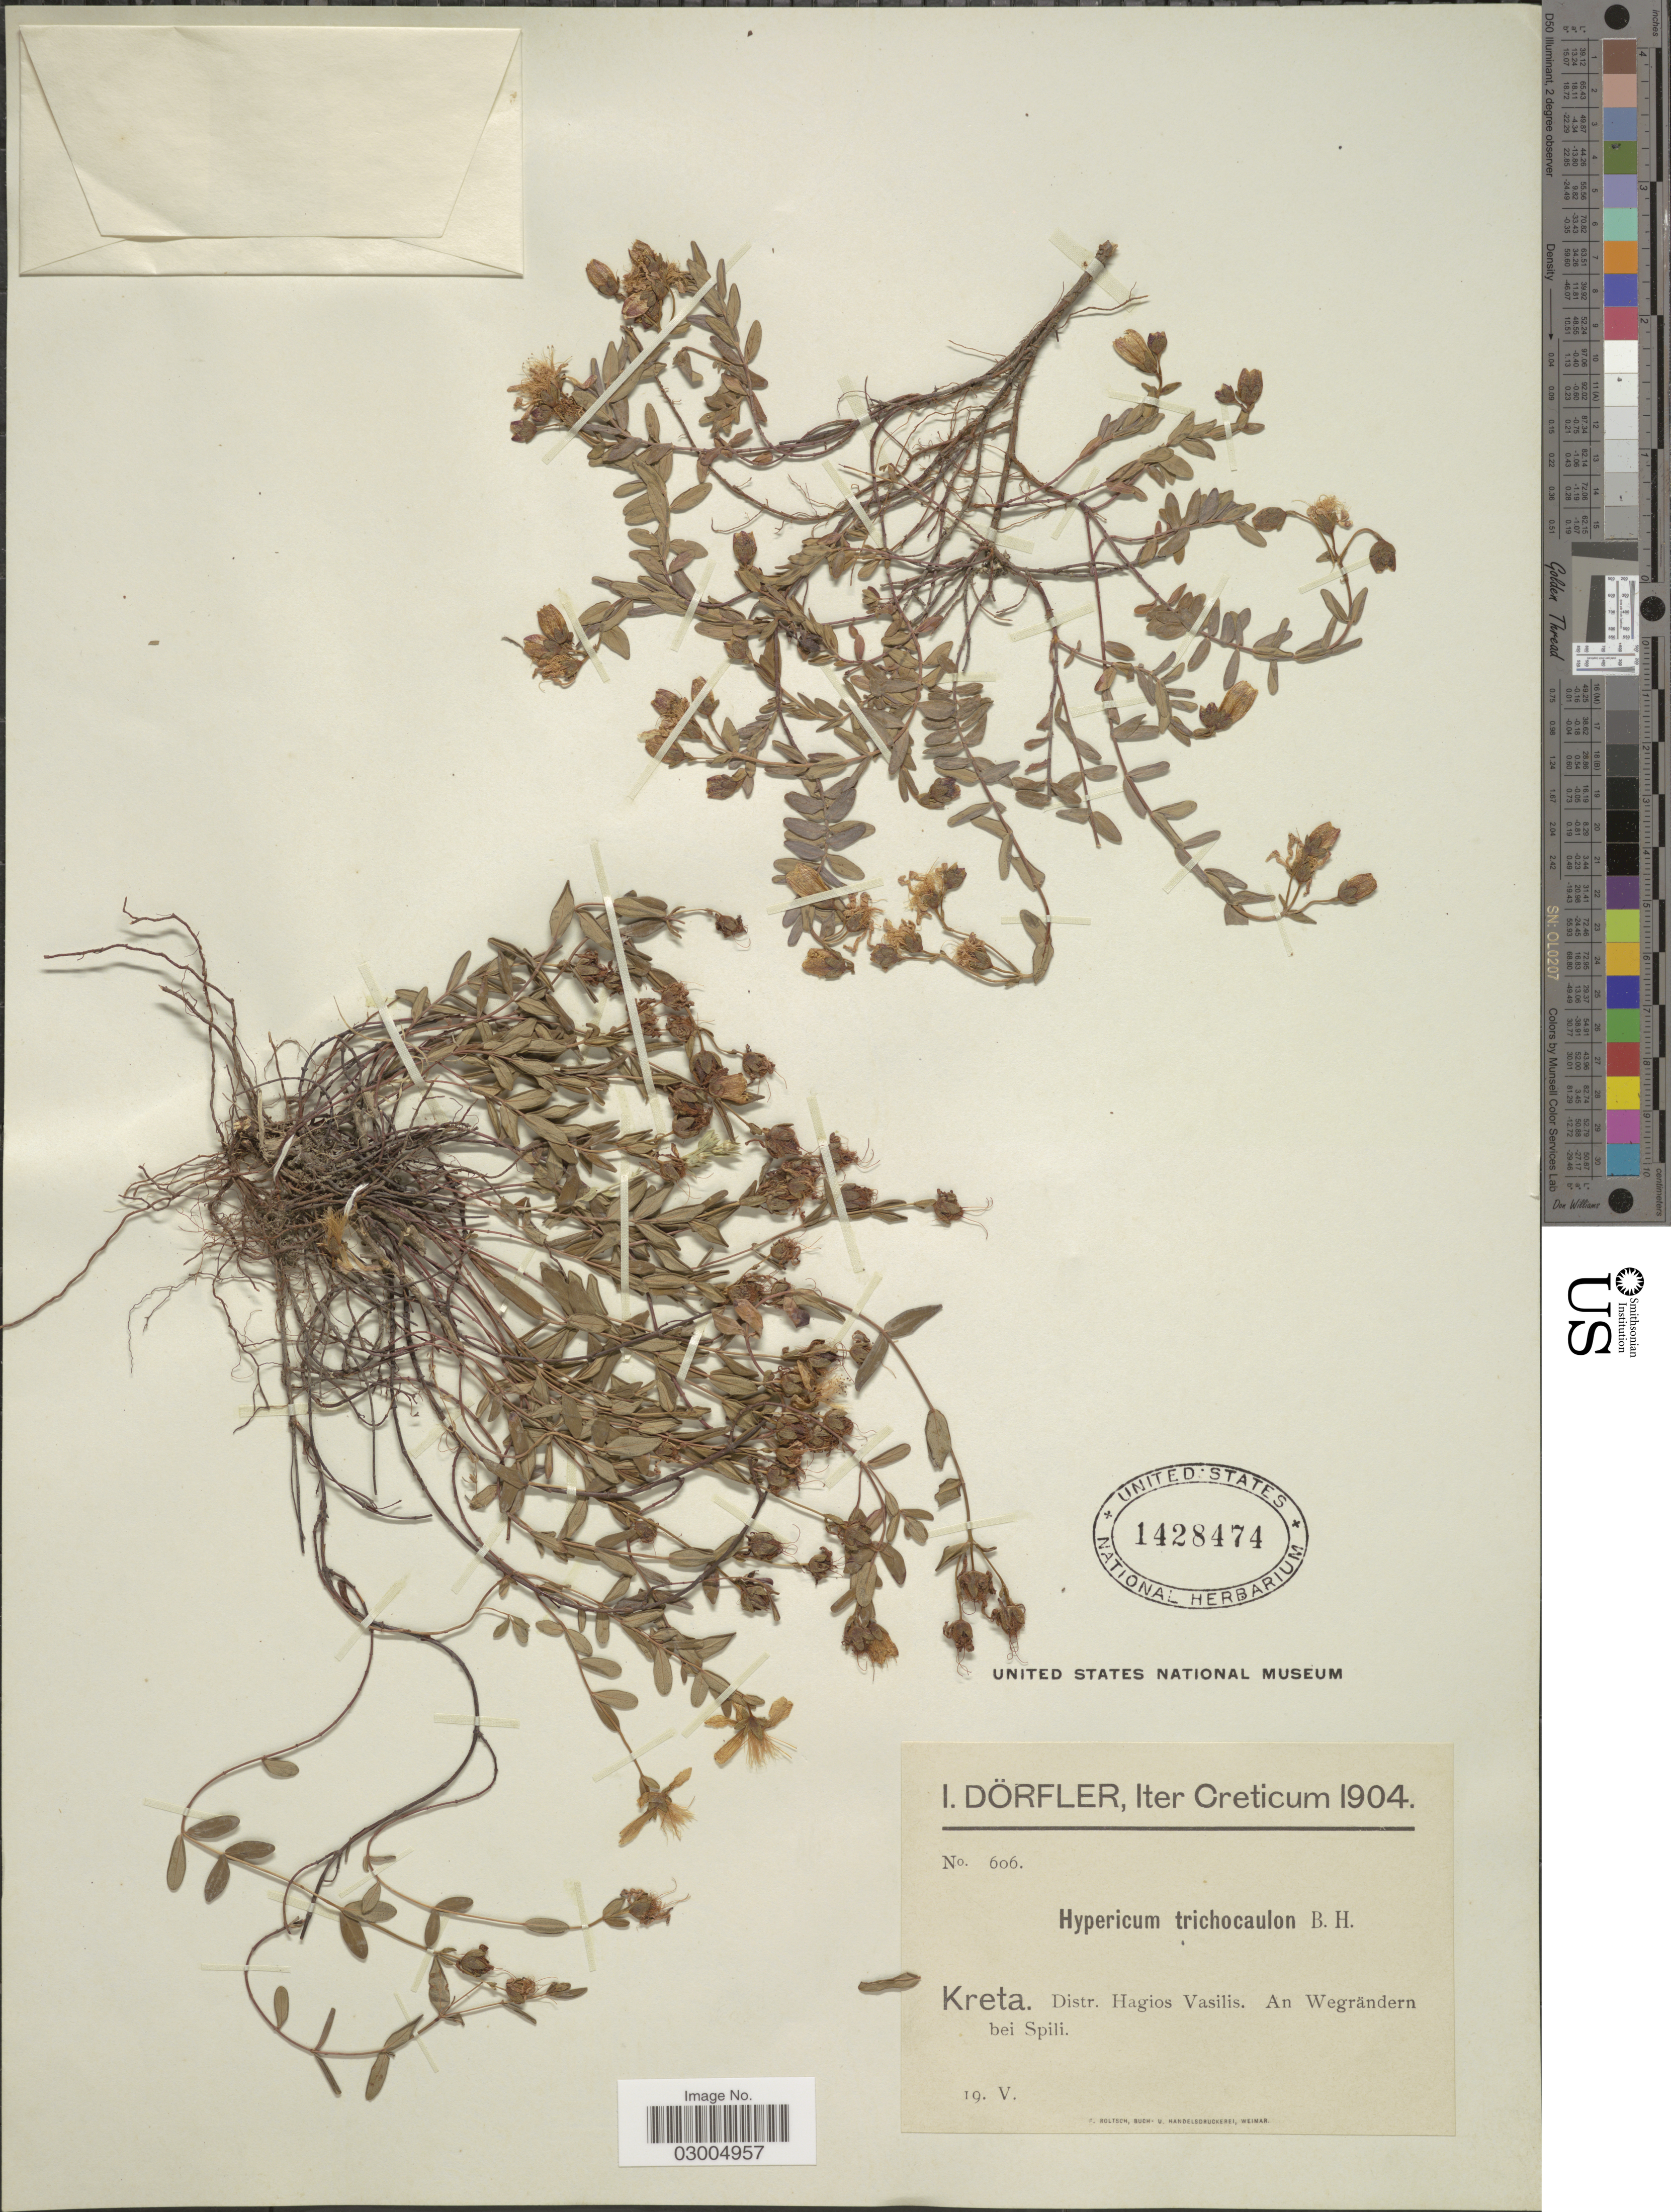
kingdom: Plantae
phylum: Tracheophyta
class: Magnoliopsida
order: Malpighiales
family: Hypericaceae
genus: Hypericum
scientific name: Hypericum trichocaulon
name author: Boiss. & Heldr.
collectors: I. Dörfler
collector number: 606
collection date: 1904-05-19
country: Greece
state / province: Crete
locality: Kreta. Distr. Hagios Vasilis. An Wegrändern bei Spili.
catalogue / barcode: US 1428474